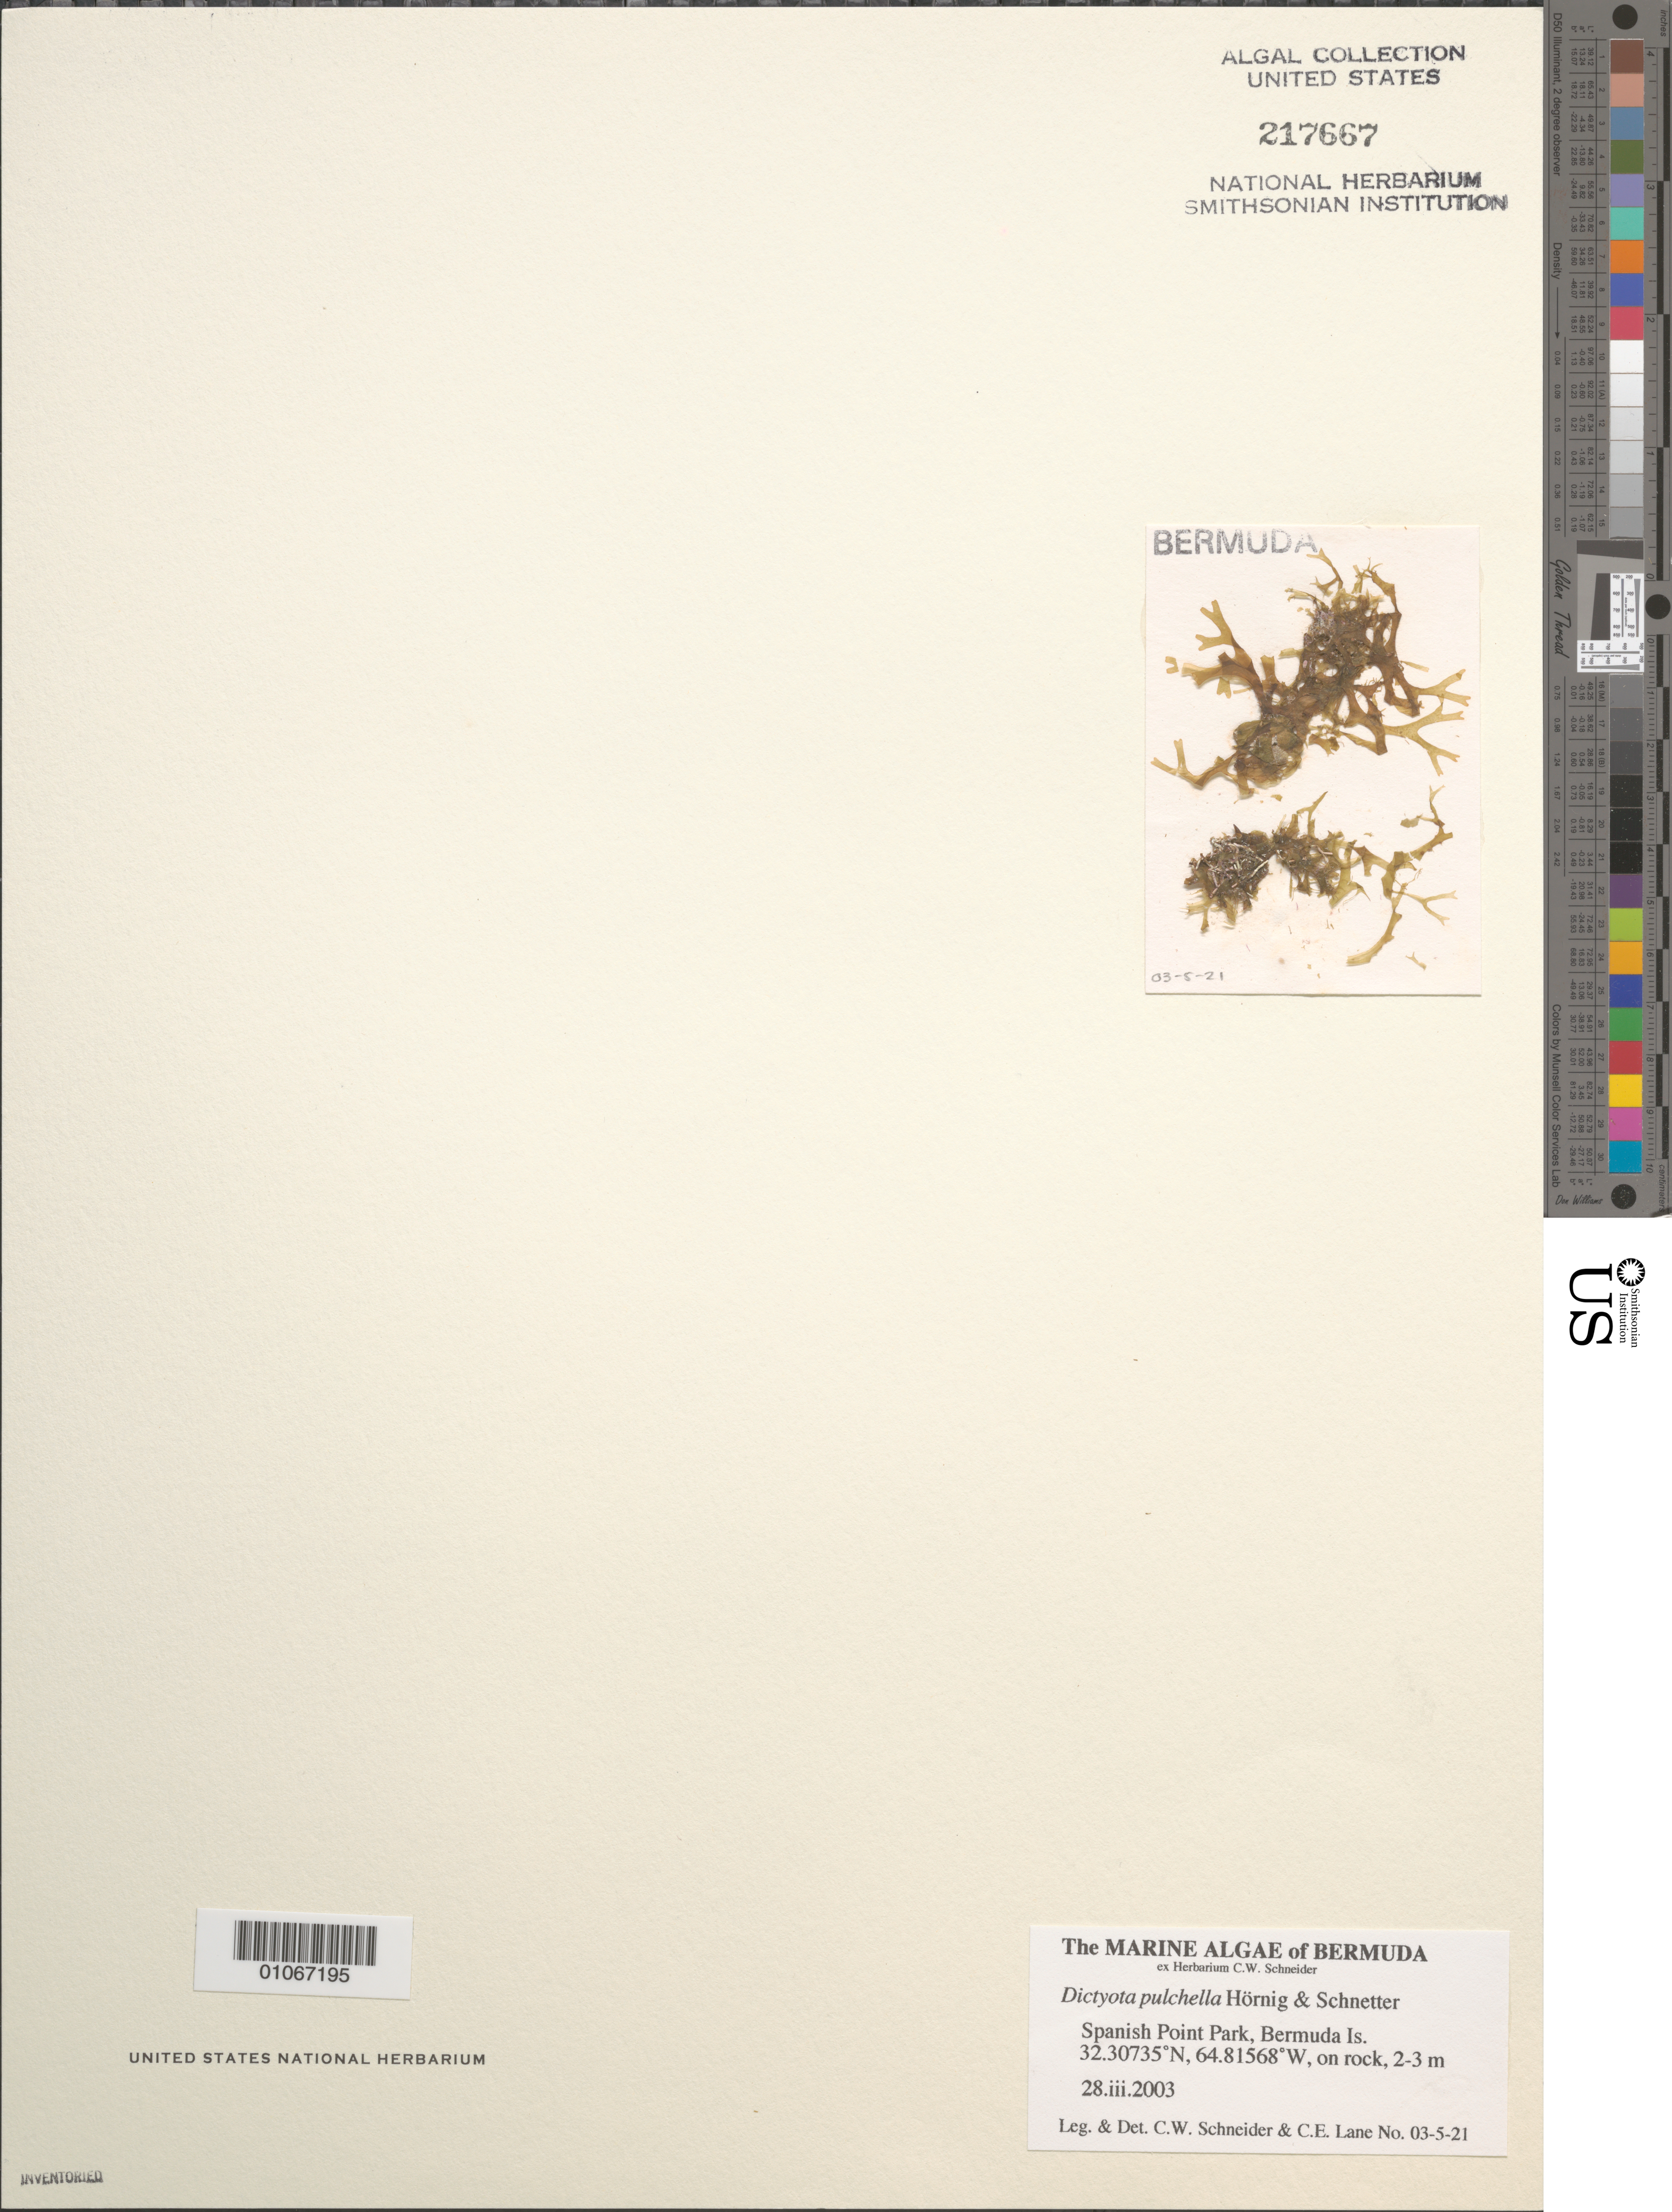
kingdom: Chromista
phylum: Ochrophyta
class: Phaeophyceae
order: Dictyotales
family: Dictyotaceae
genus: Dictyota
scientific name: Dictyota pulchella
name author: I.Hörnig & Schnetter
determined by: Schneider, C. W.; Lane, C. E.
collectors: C. W. Schneider & C. E. Lane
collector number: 03-5-21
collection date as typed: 28 Mar 2003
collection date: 2003-03-28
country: Bermuda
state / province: Pembroke Parish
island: Bermuda Island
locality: Spanish Point Park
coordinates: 32.30735 N, 64.81568 W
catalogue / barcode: US 217667